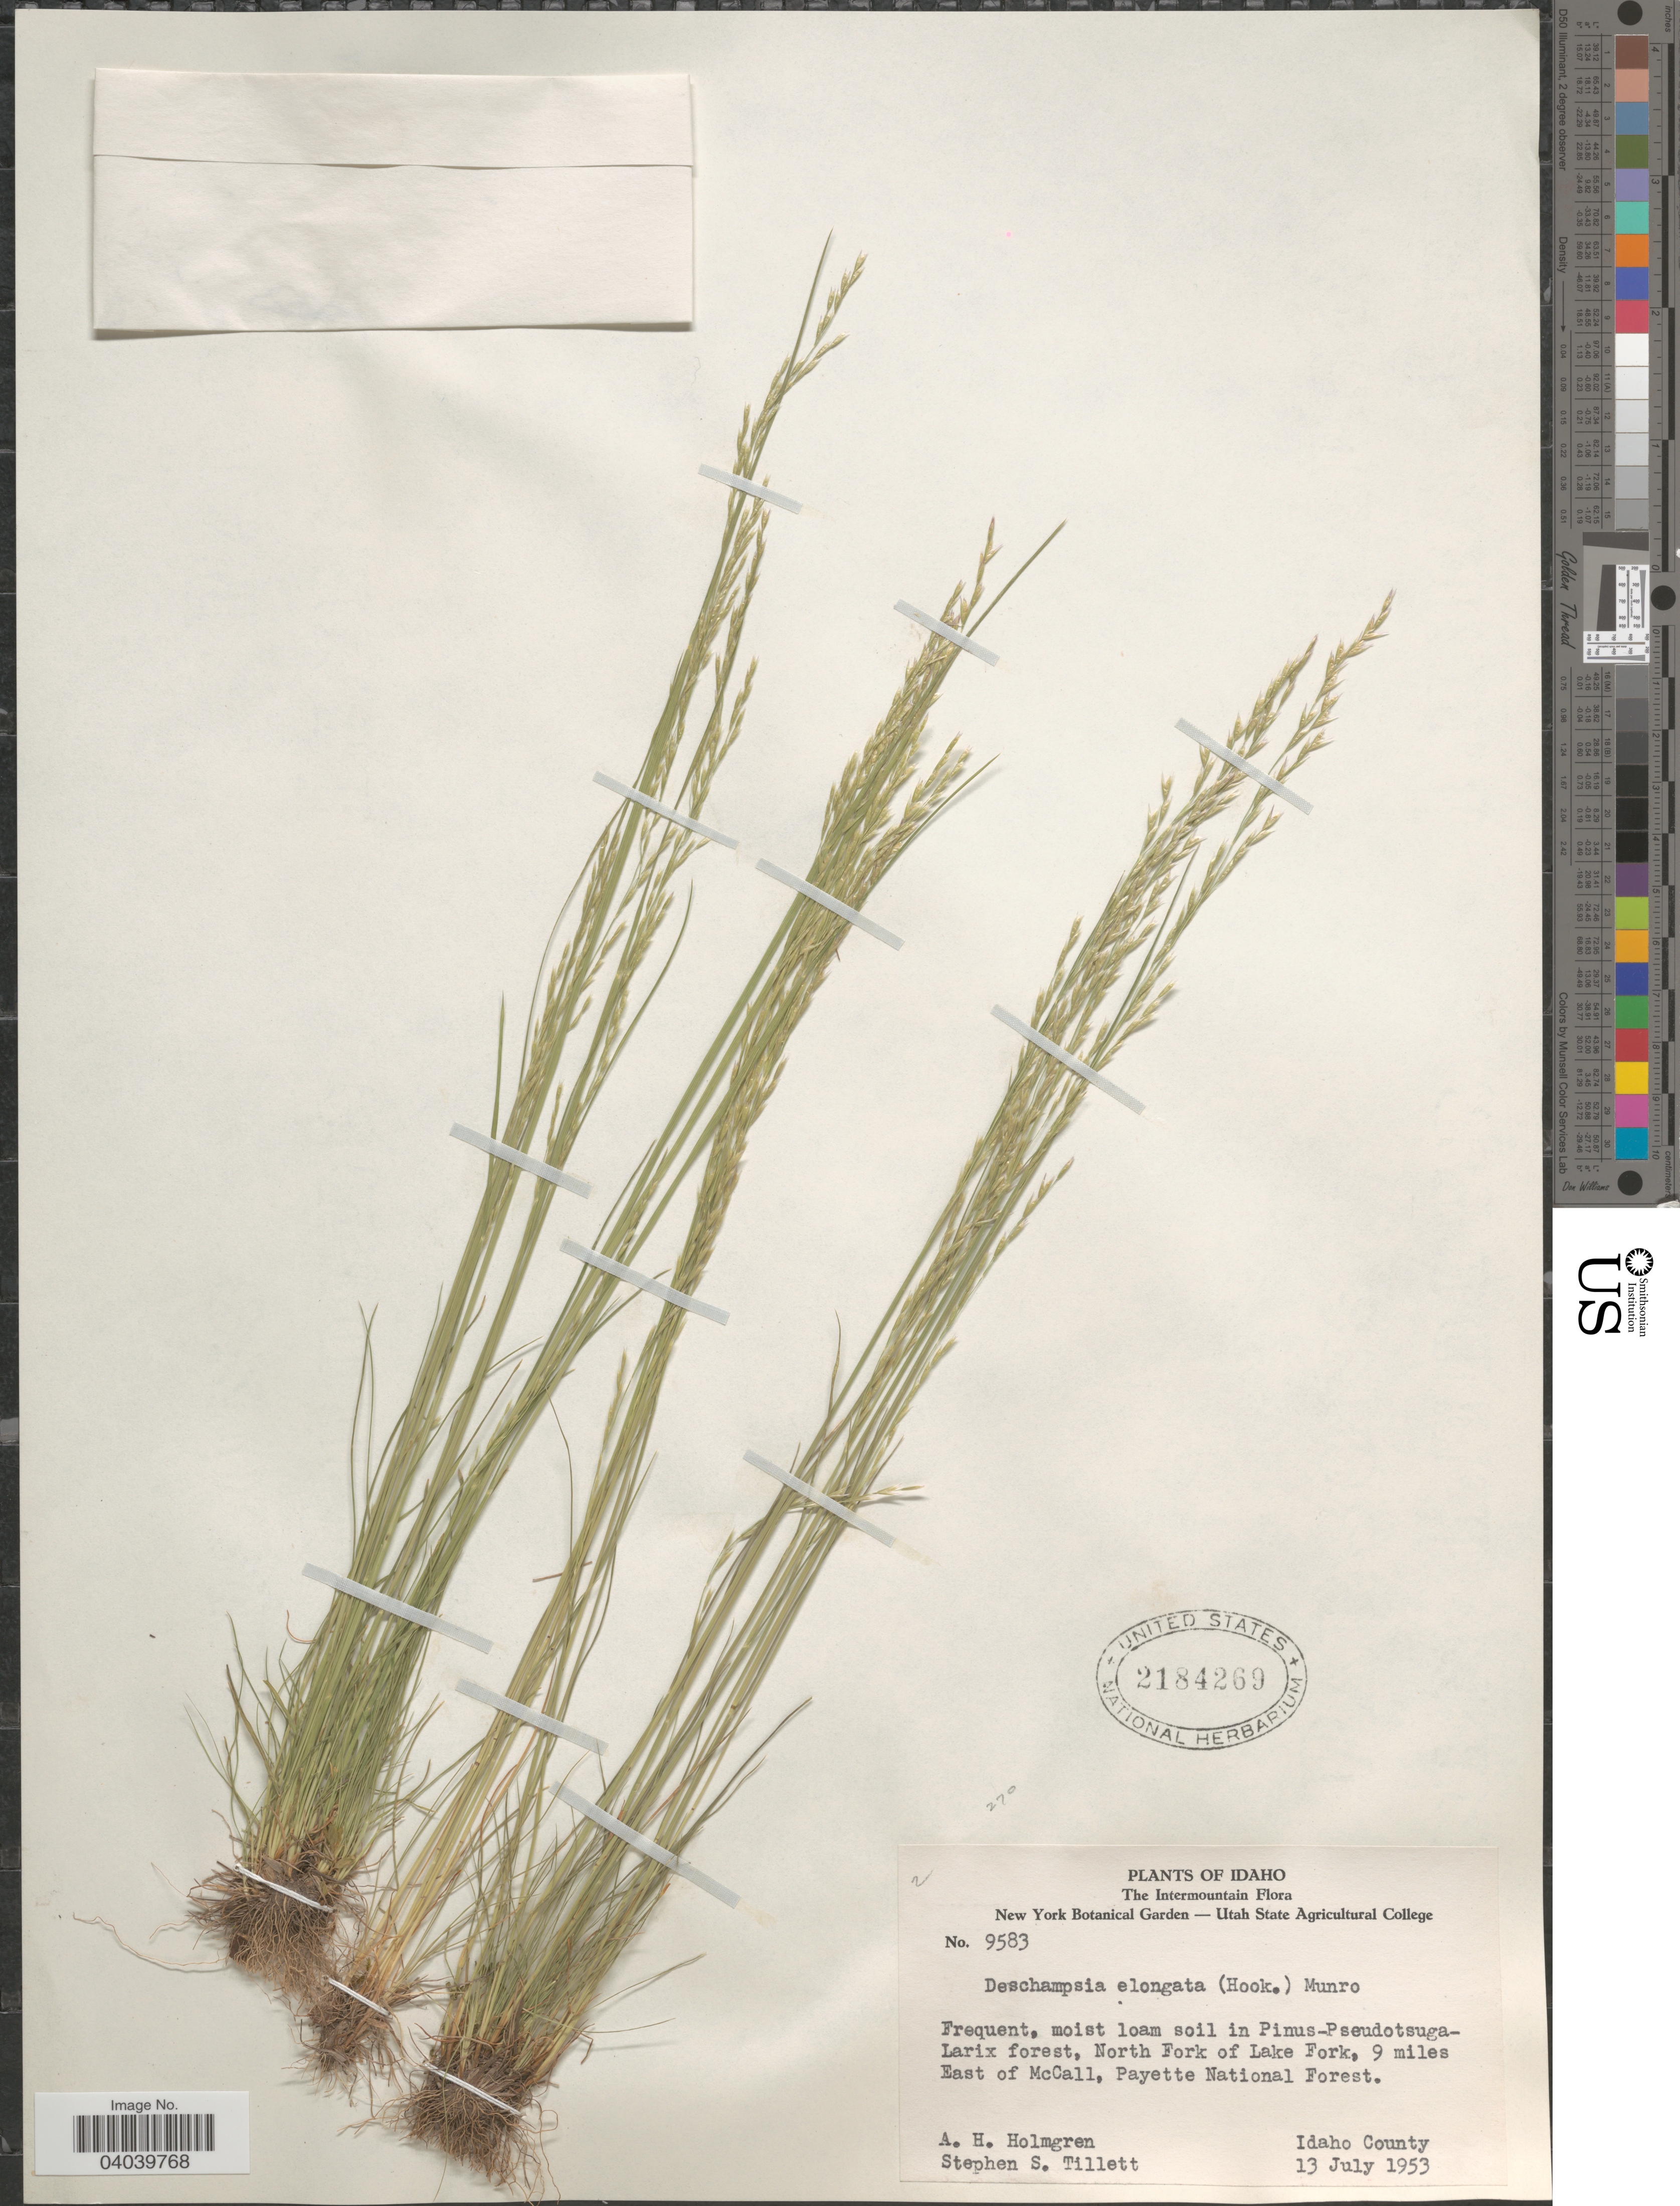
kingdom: Plantae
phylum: Tracheophyta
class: Liliopsida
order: Poales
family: Poaceae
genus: Deschampsia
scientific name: Deschampsia elongata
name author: (Hook.) Munro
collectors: A. H. Holmgren & S. S. Tillett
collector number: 9583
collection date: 1953-07-13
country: United States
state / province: Idaho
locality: The Intermountain. North Fork of Lake Fork, 9 miles East of McCall, Payette National Forest. Idaho County.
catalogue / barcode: US 2184269